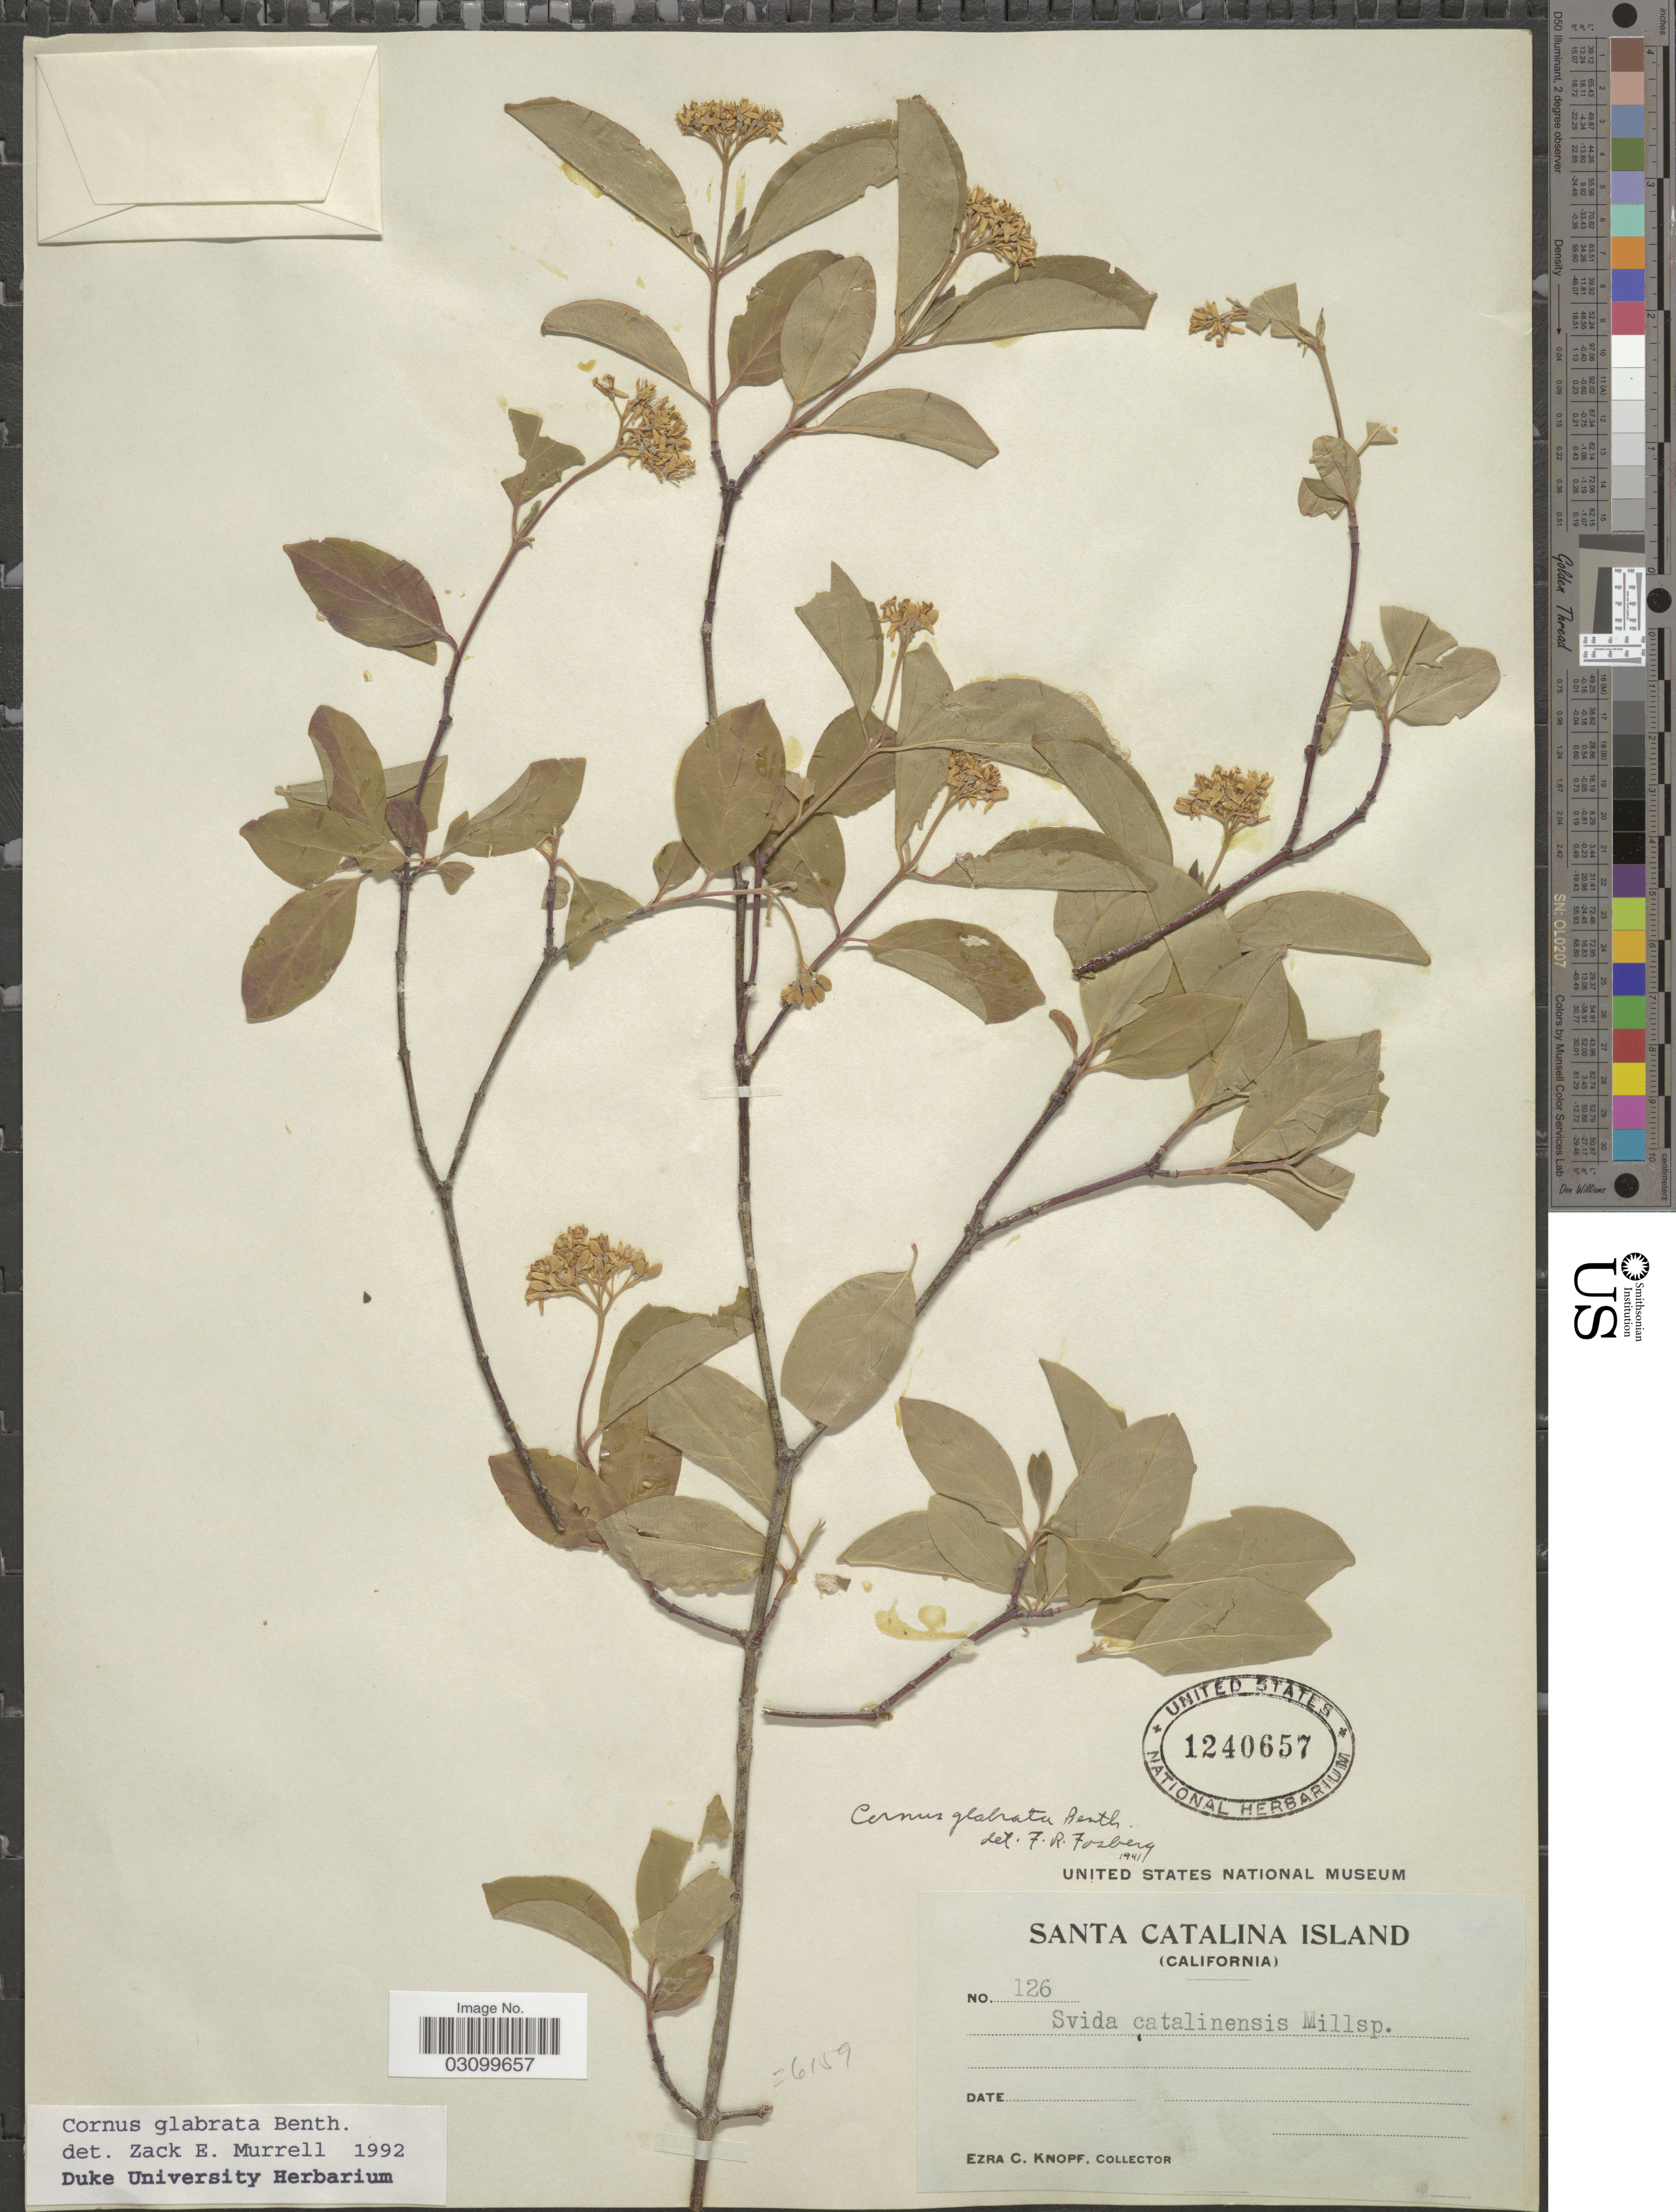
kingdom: Plantae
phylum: Tracheophyta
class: Magnoliopsida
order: Cornales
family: Cornaceae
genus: Cornus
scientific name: Cornus glabrata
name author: Benth.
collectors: E. Knopf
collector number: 126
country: United States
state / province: California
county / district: Los Angeles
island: Santa Catalina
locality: Santa Catalina Island.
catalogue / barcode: US 1240657